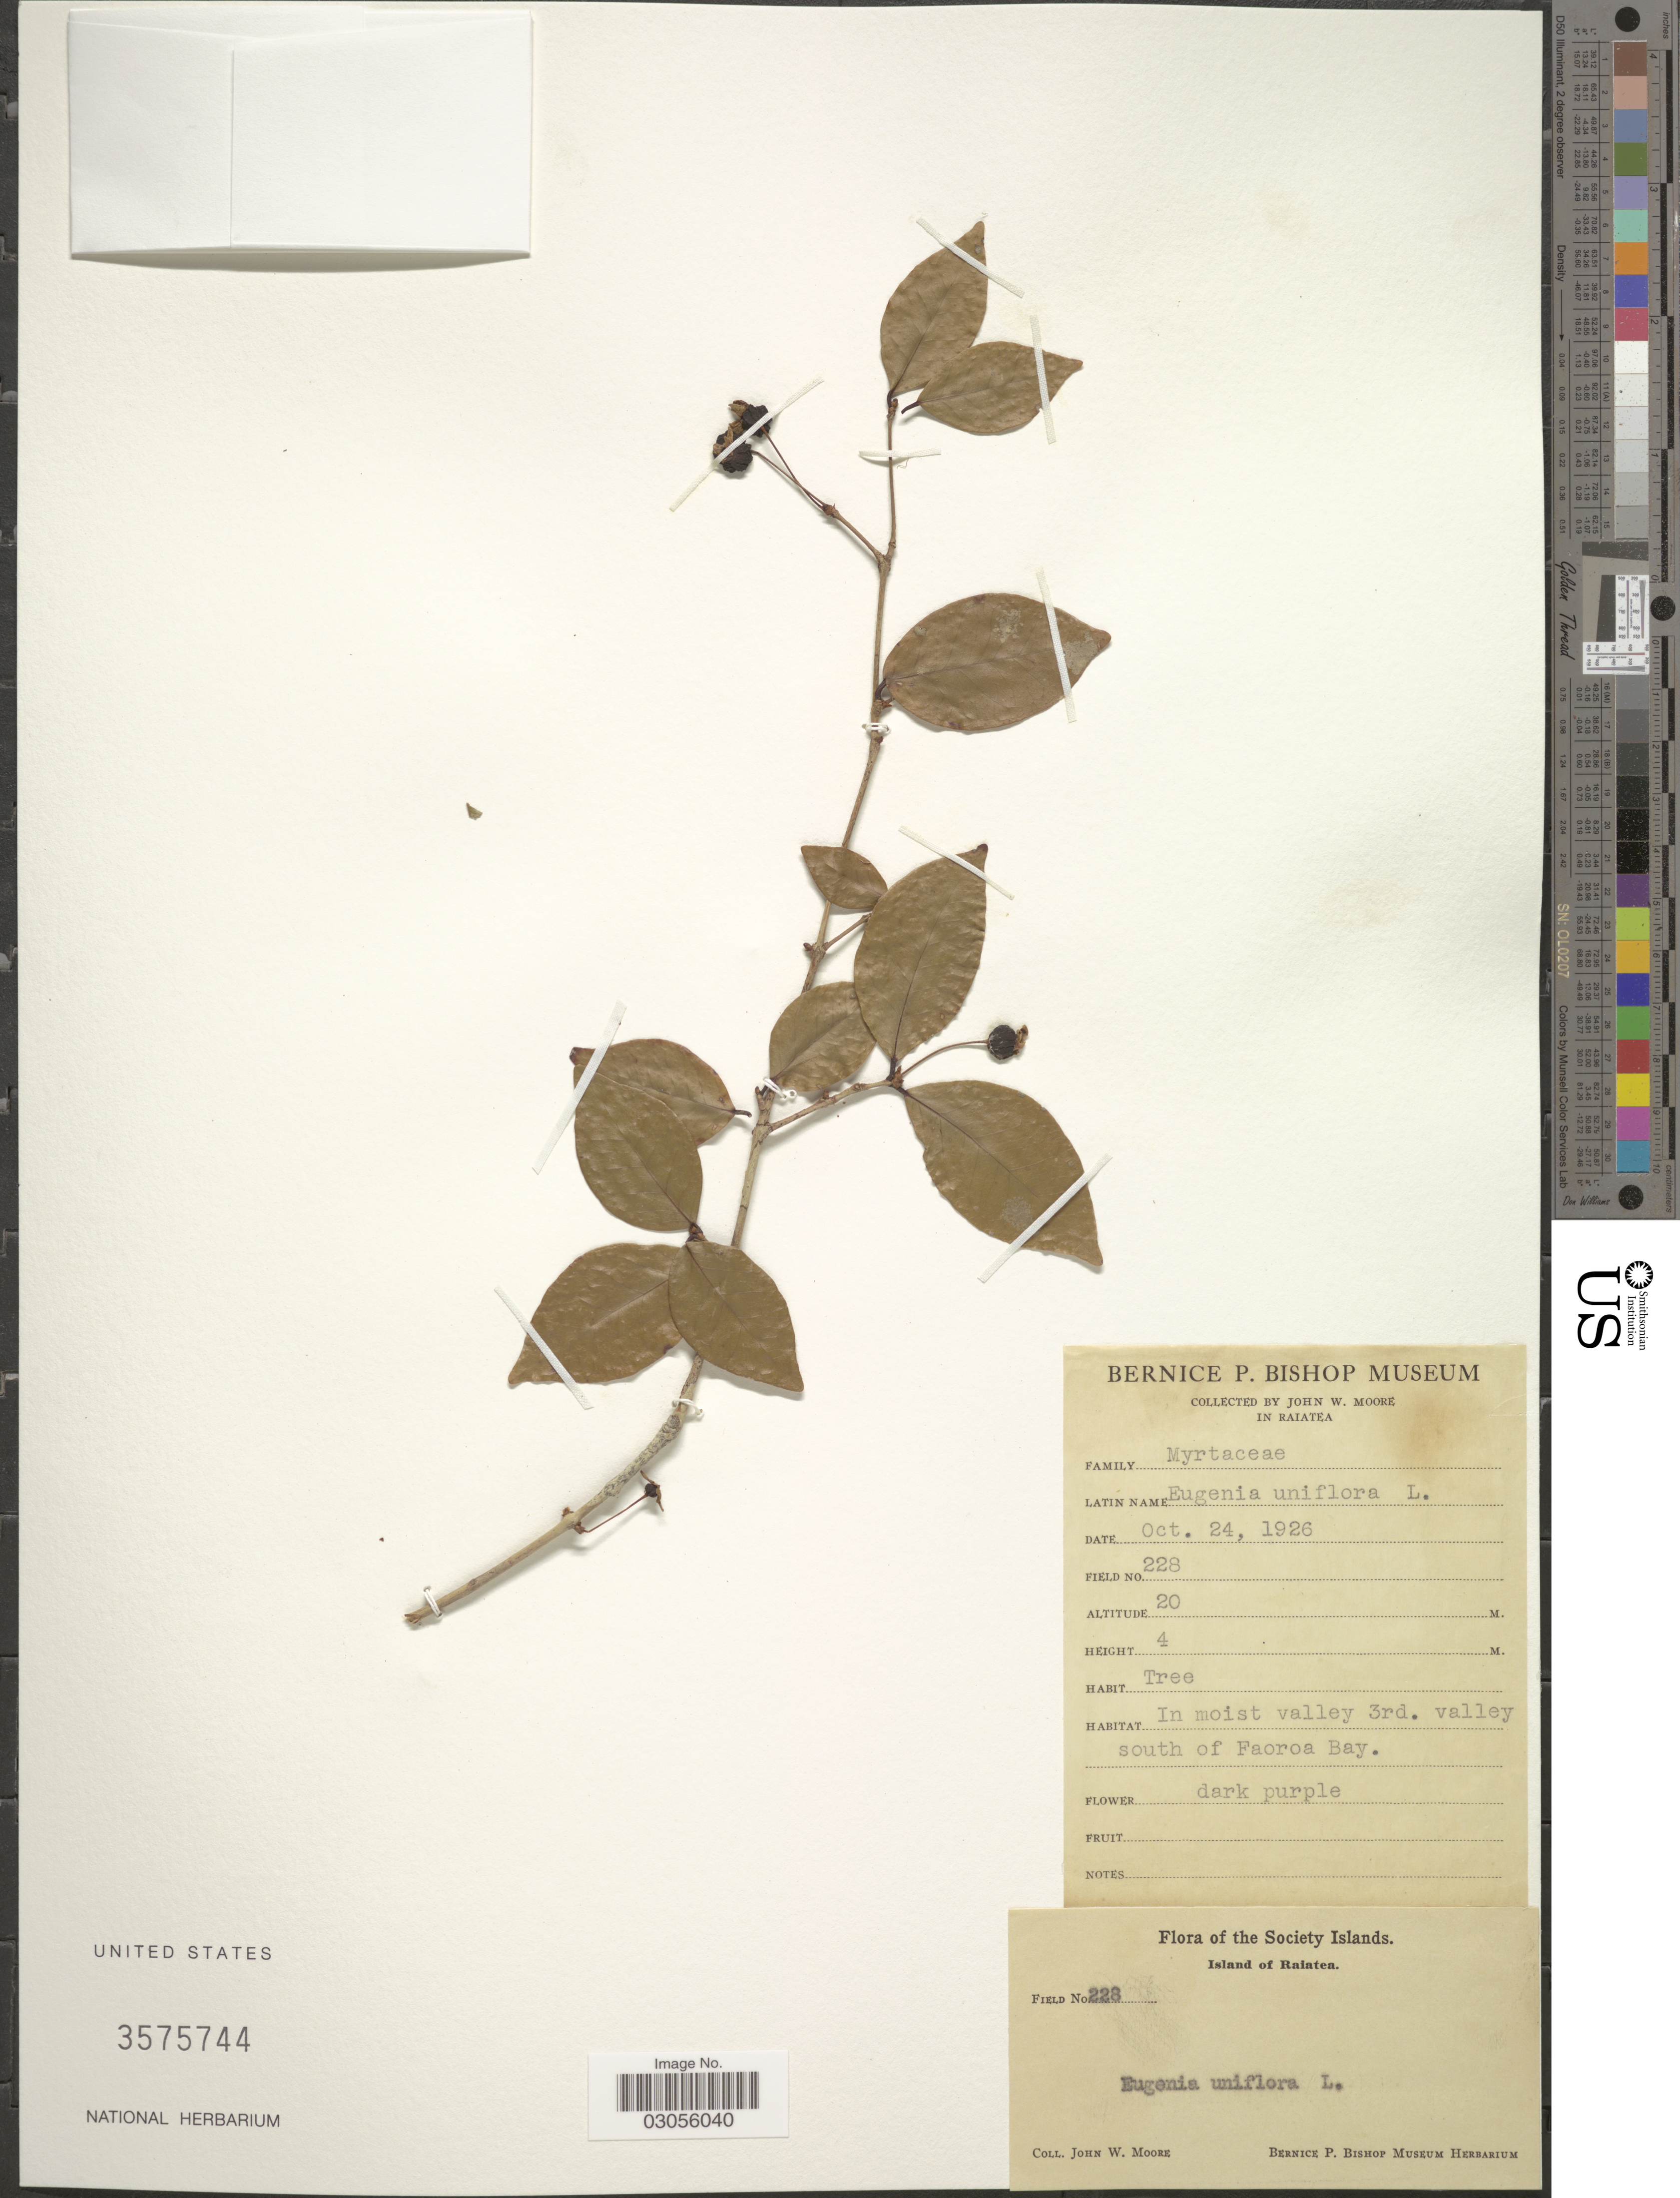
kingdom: Plantae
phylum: Tracheophyta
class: Magnoliopsida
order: Myrtales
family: Myrtaceae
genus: Eugenia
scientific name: Eugenia uniflora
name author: L.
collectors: J. Moore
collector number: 228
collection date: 1926-10-24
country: French Polynesia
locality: Island of Raiatea, In moist 3rd valley south of Faoroa Bay.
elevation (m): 20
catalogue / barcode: US 3575744